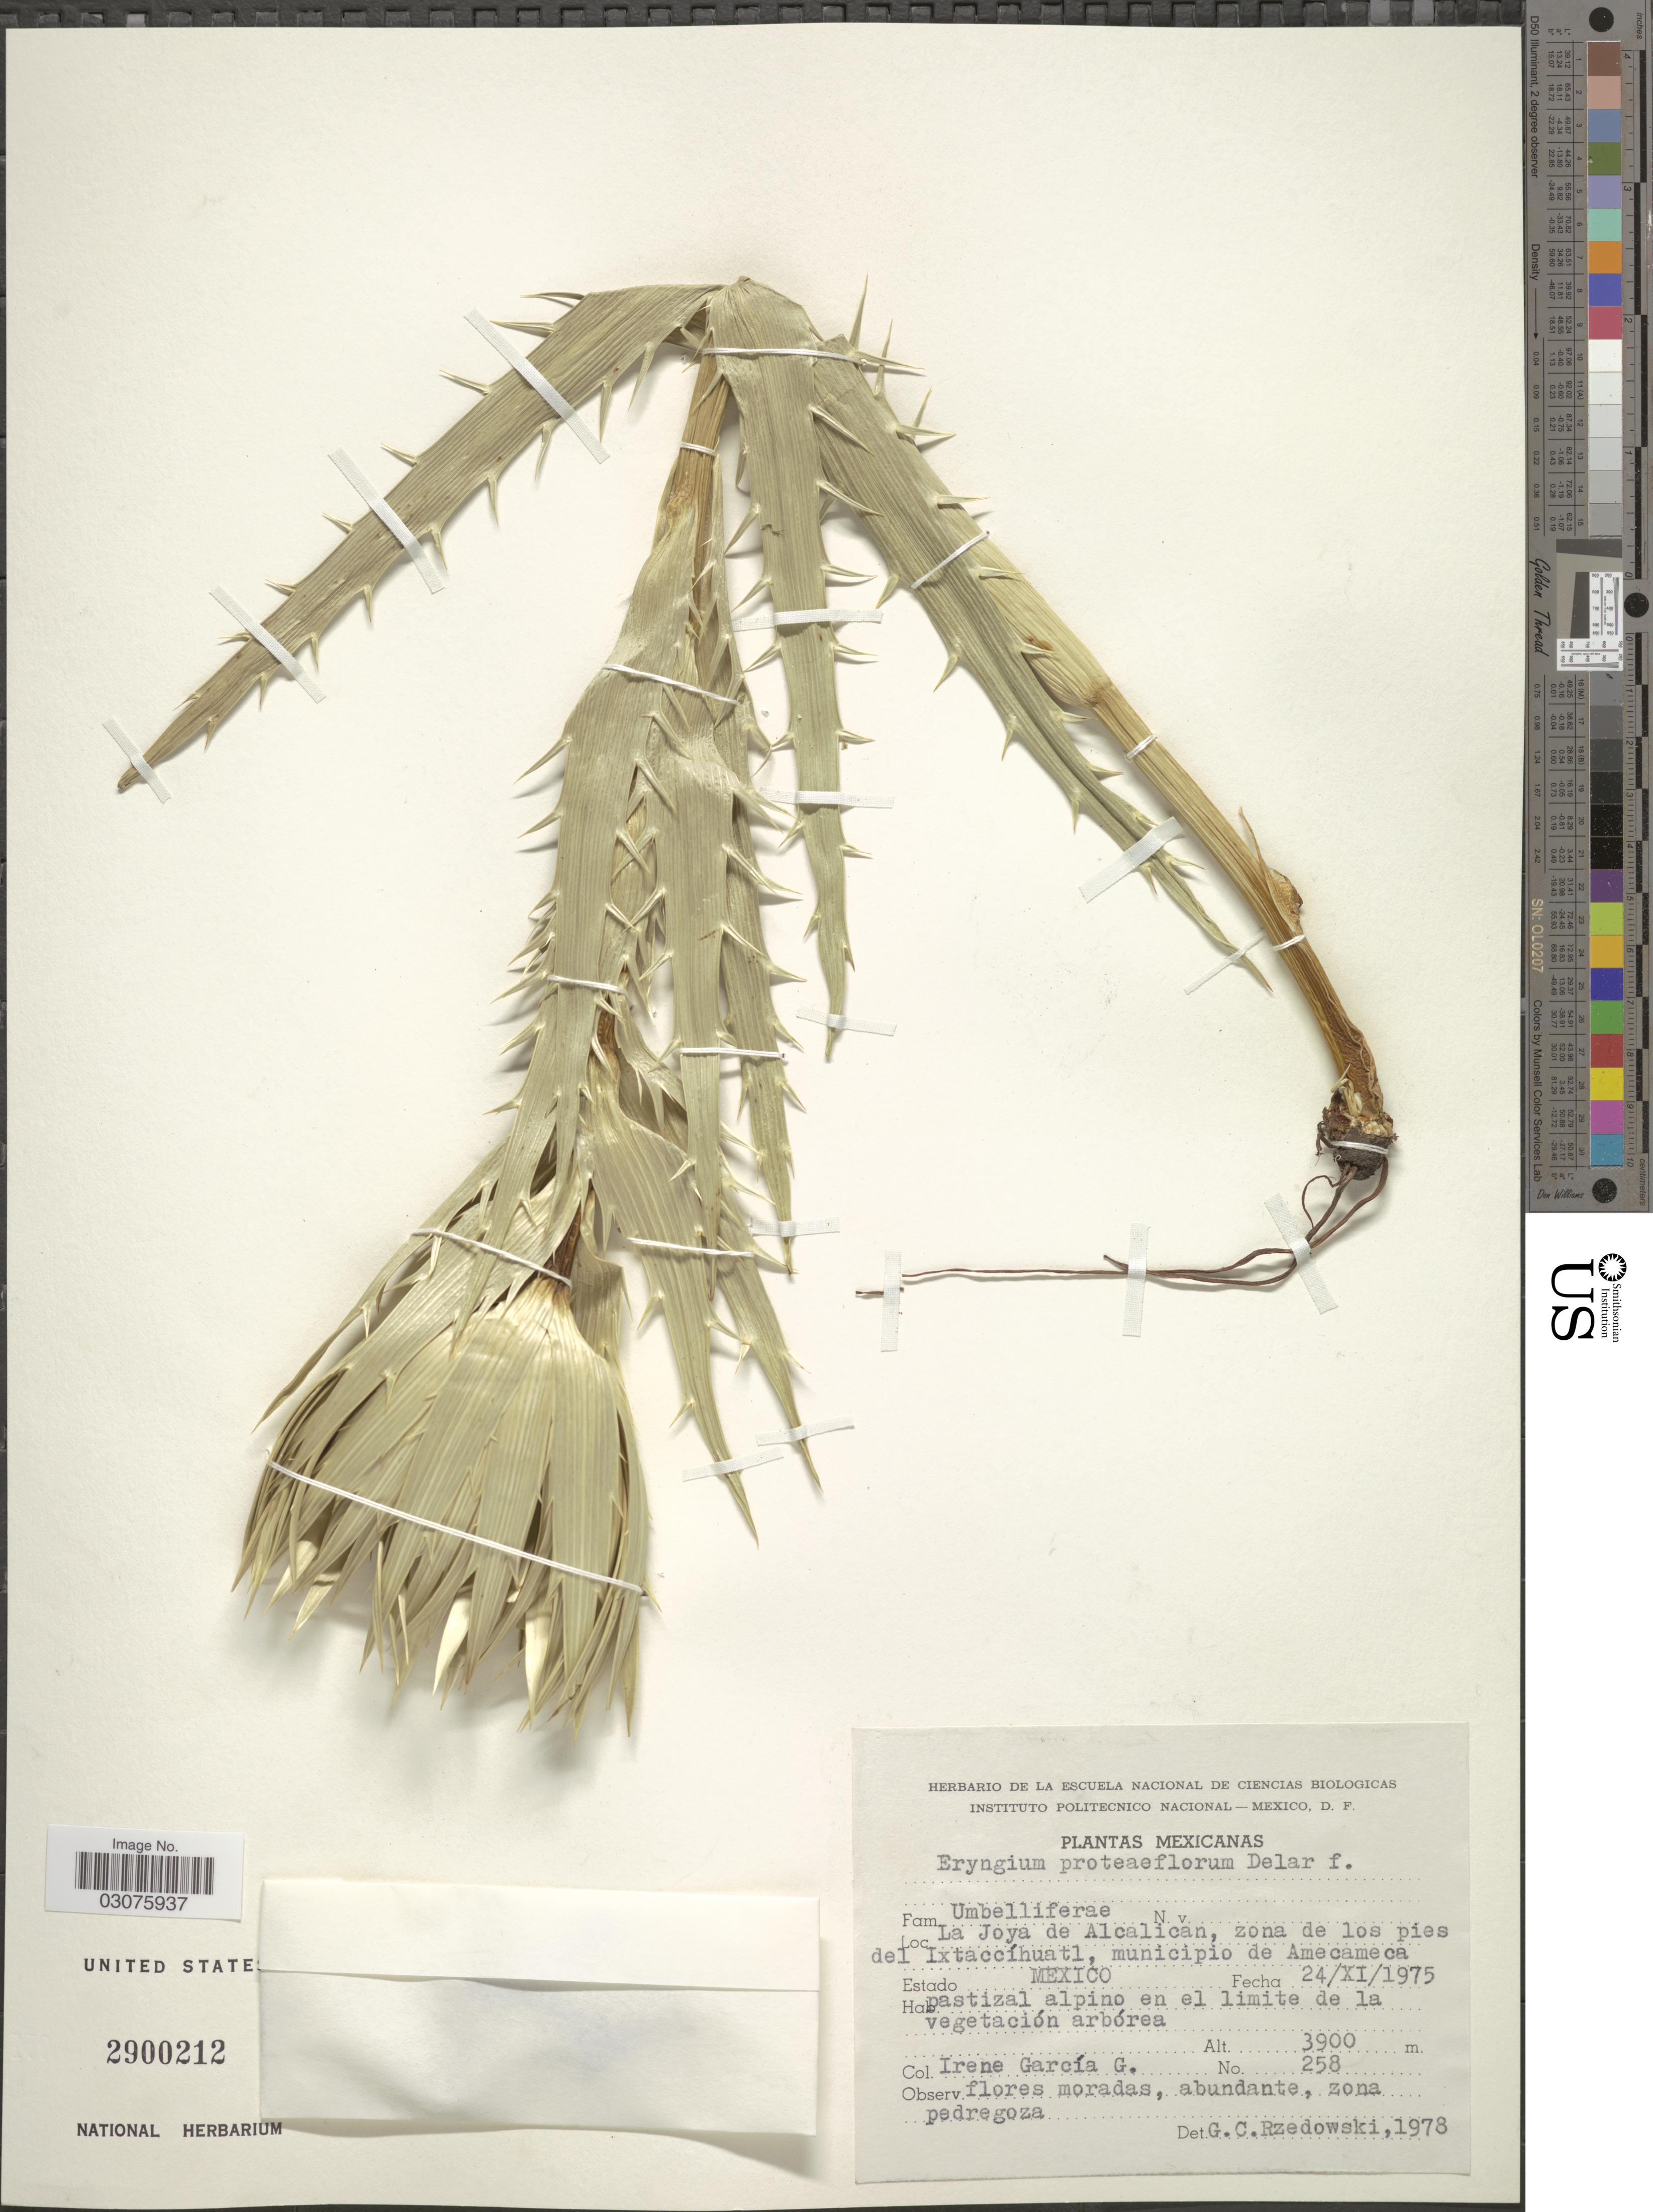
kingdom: Plantae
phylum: Tracheophyta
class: Magnoliopsida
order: Apiales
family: Apiaceae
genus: Eryngium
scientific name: Eryngium proteiflorum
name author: F. Delaroche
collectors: I. Garcia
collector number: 258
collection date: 1975-11-24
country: Mexico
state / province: México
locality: La Joya de Alcalican, zona de los pies del Ixtaccíhuatl, municipio de Amecameca. Estado Mexico.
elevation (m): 3900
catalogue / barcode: US 2900212